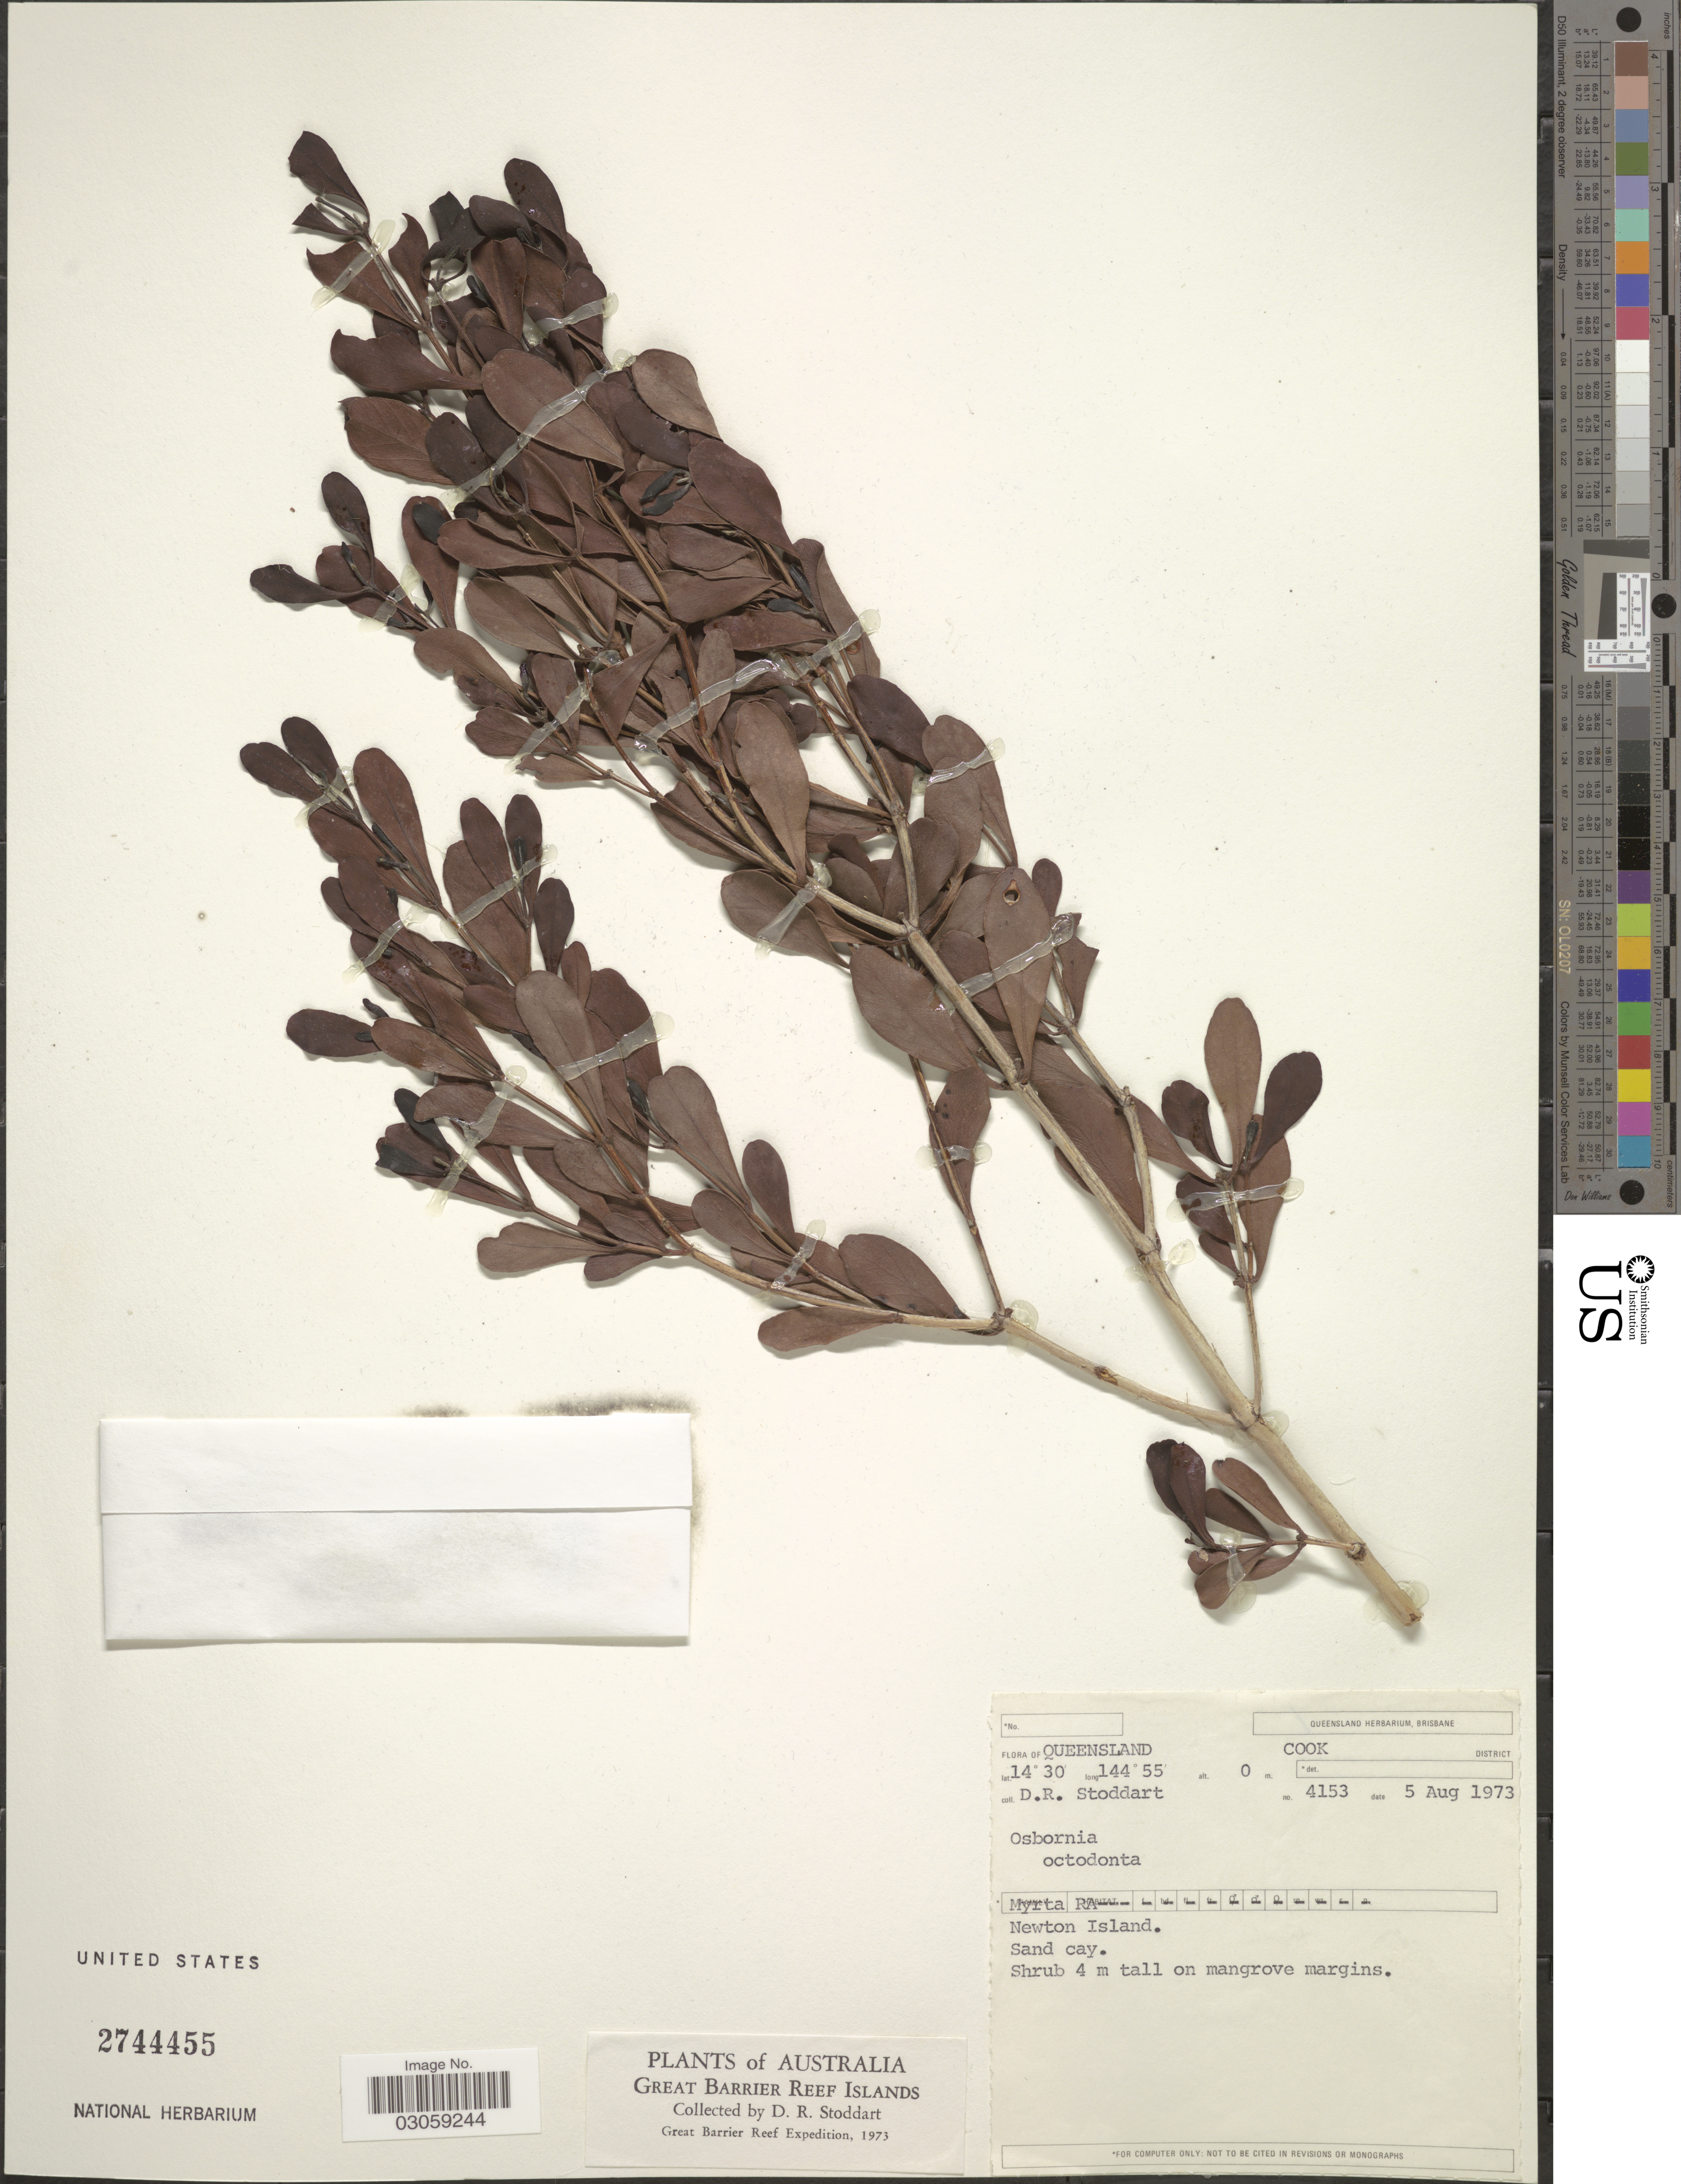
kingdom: Plantae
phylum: Tracheophyta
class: Magnoliopsida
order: Myrtales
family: Myrtaceae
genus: Osbornia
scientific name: Osbornia octodonta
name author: F. Muell.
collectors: D. R. Stoddart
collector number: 4153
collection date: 1973-08-05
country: Australia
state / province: Queensland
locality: Cook District. Newton Island.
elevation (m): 0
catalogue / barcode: US 2744455